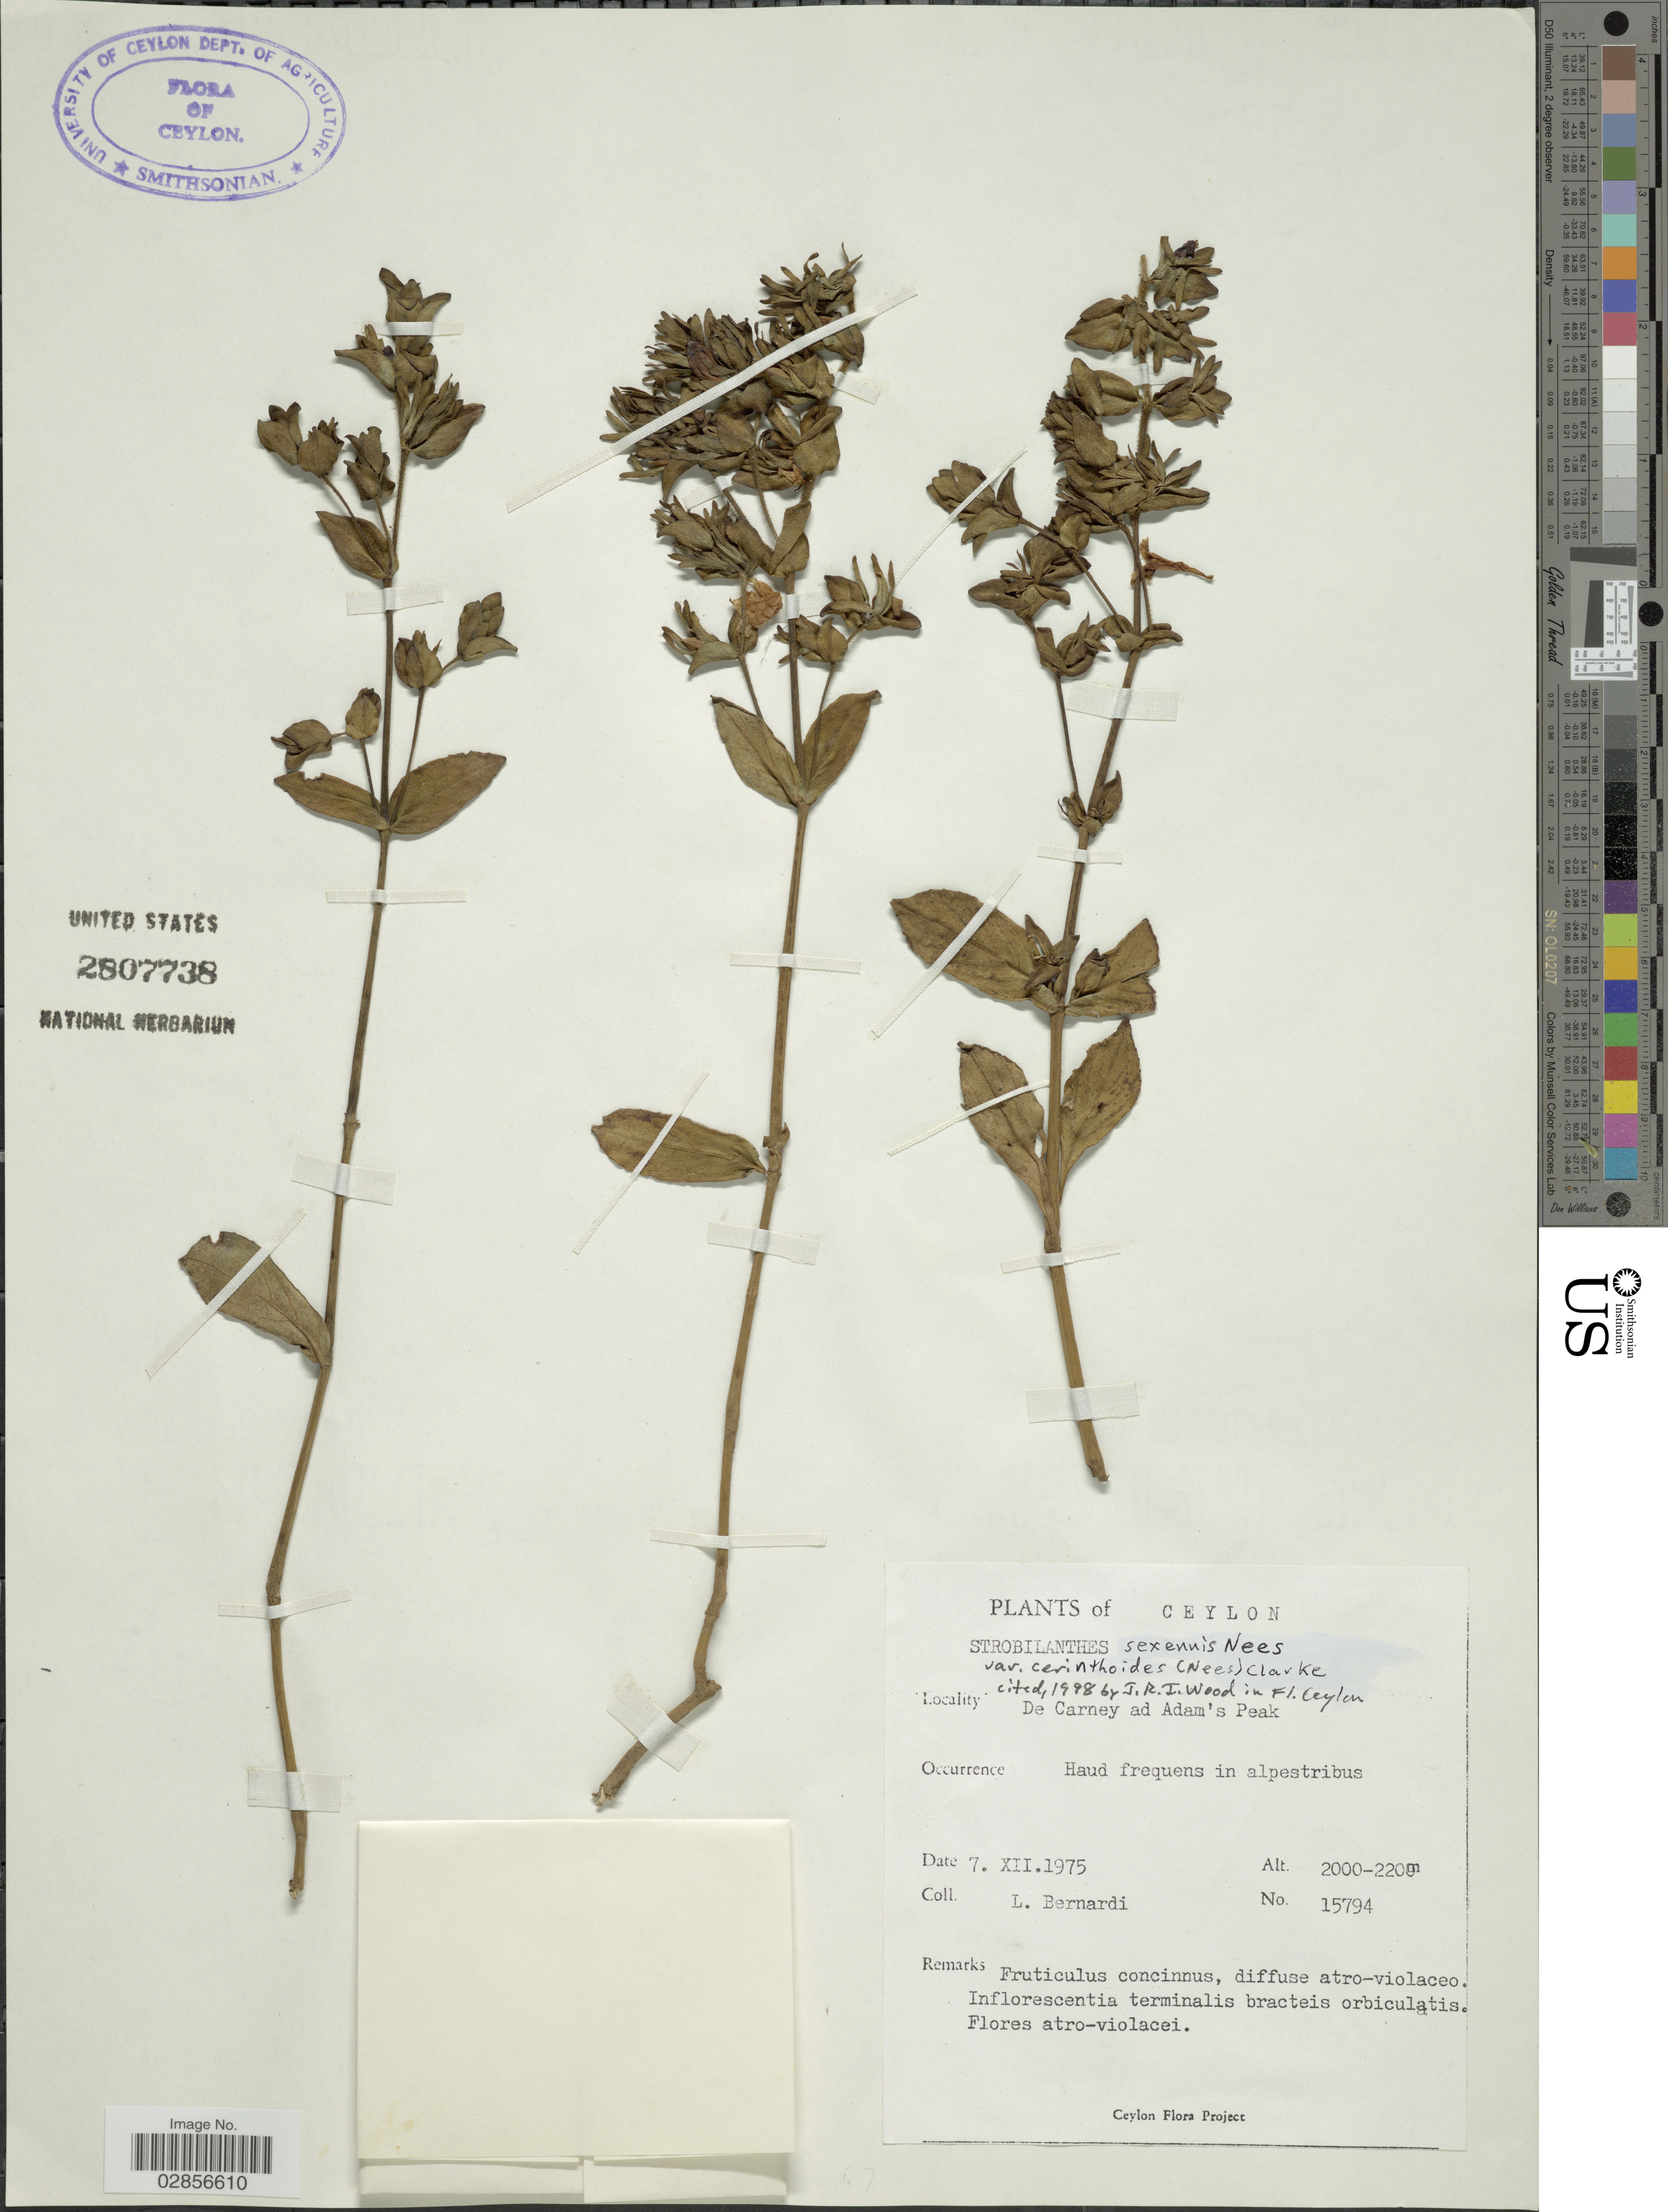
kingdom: Plantae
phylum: Tracheophyta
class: Magnoliopsida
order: Lamiales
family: Acanthaceae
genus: Strobilanthes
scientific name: Strobilanthes sexennis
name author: Bedd.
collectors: L. Bernardi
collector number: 15794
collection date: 1975-12-07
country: Sri Lanka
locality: Ceylon, De Carney ad Adam's Peak.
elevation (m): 2000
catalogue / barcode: US 2807738